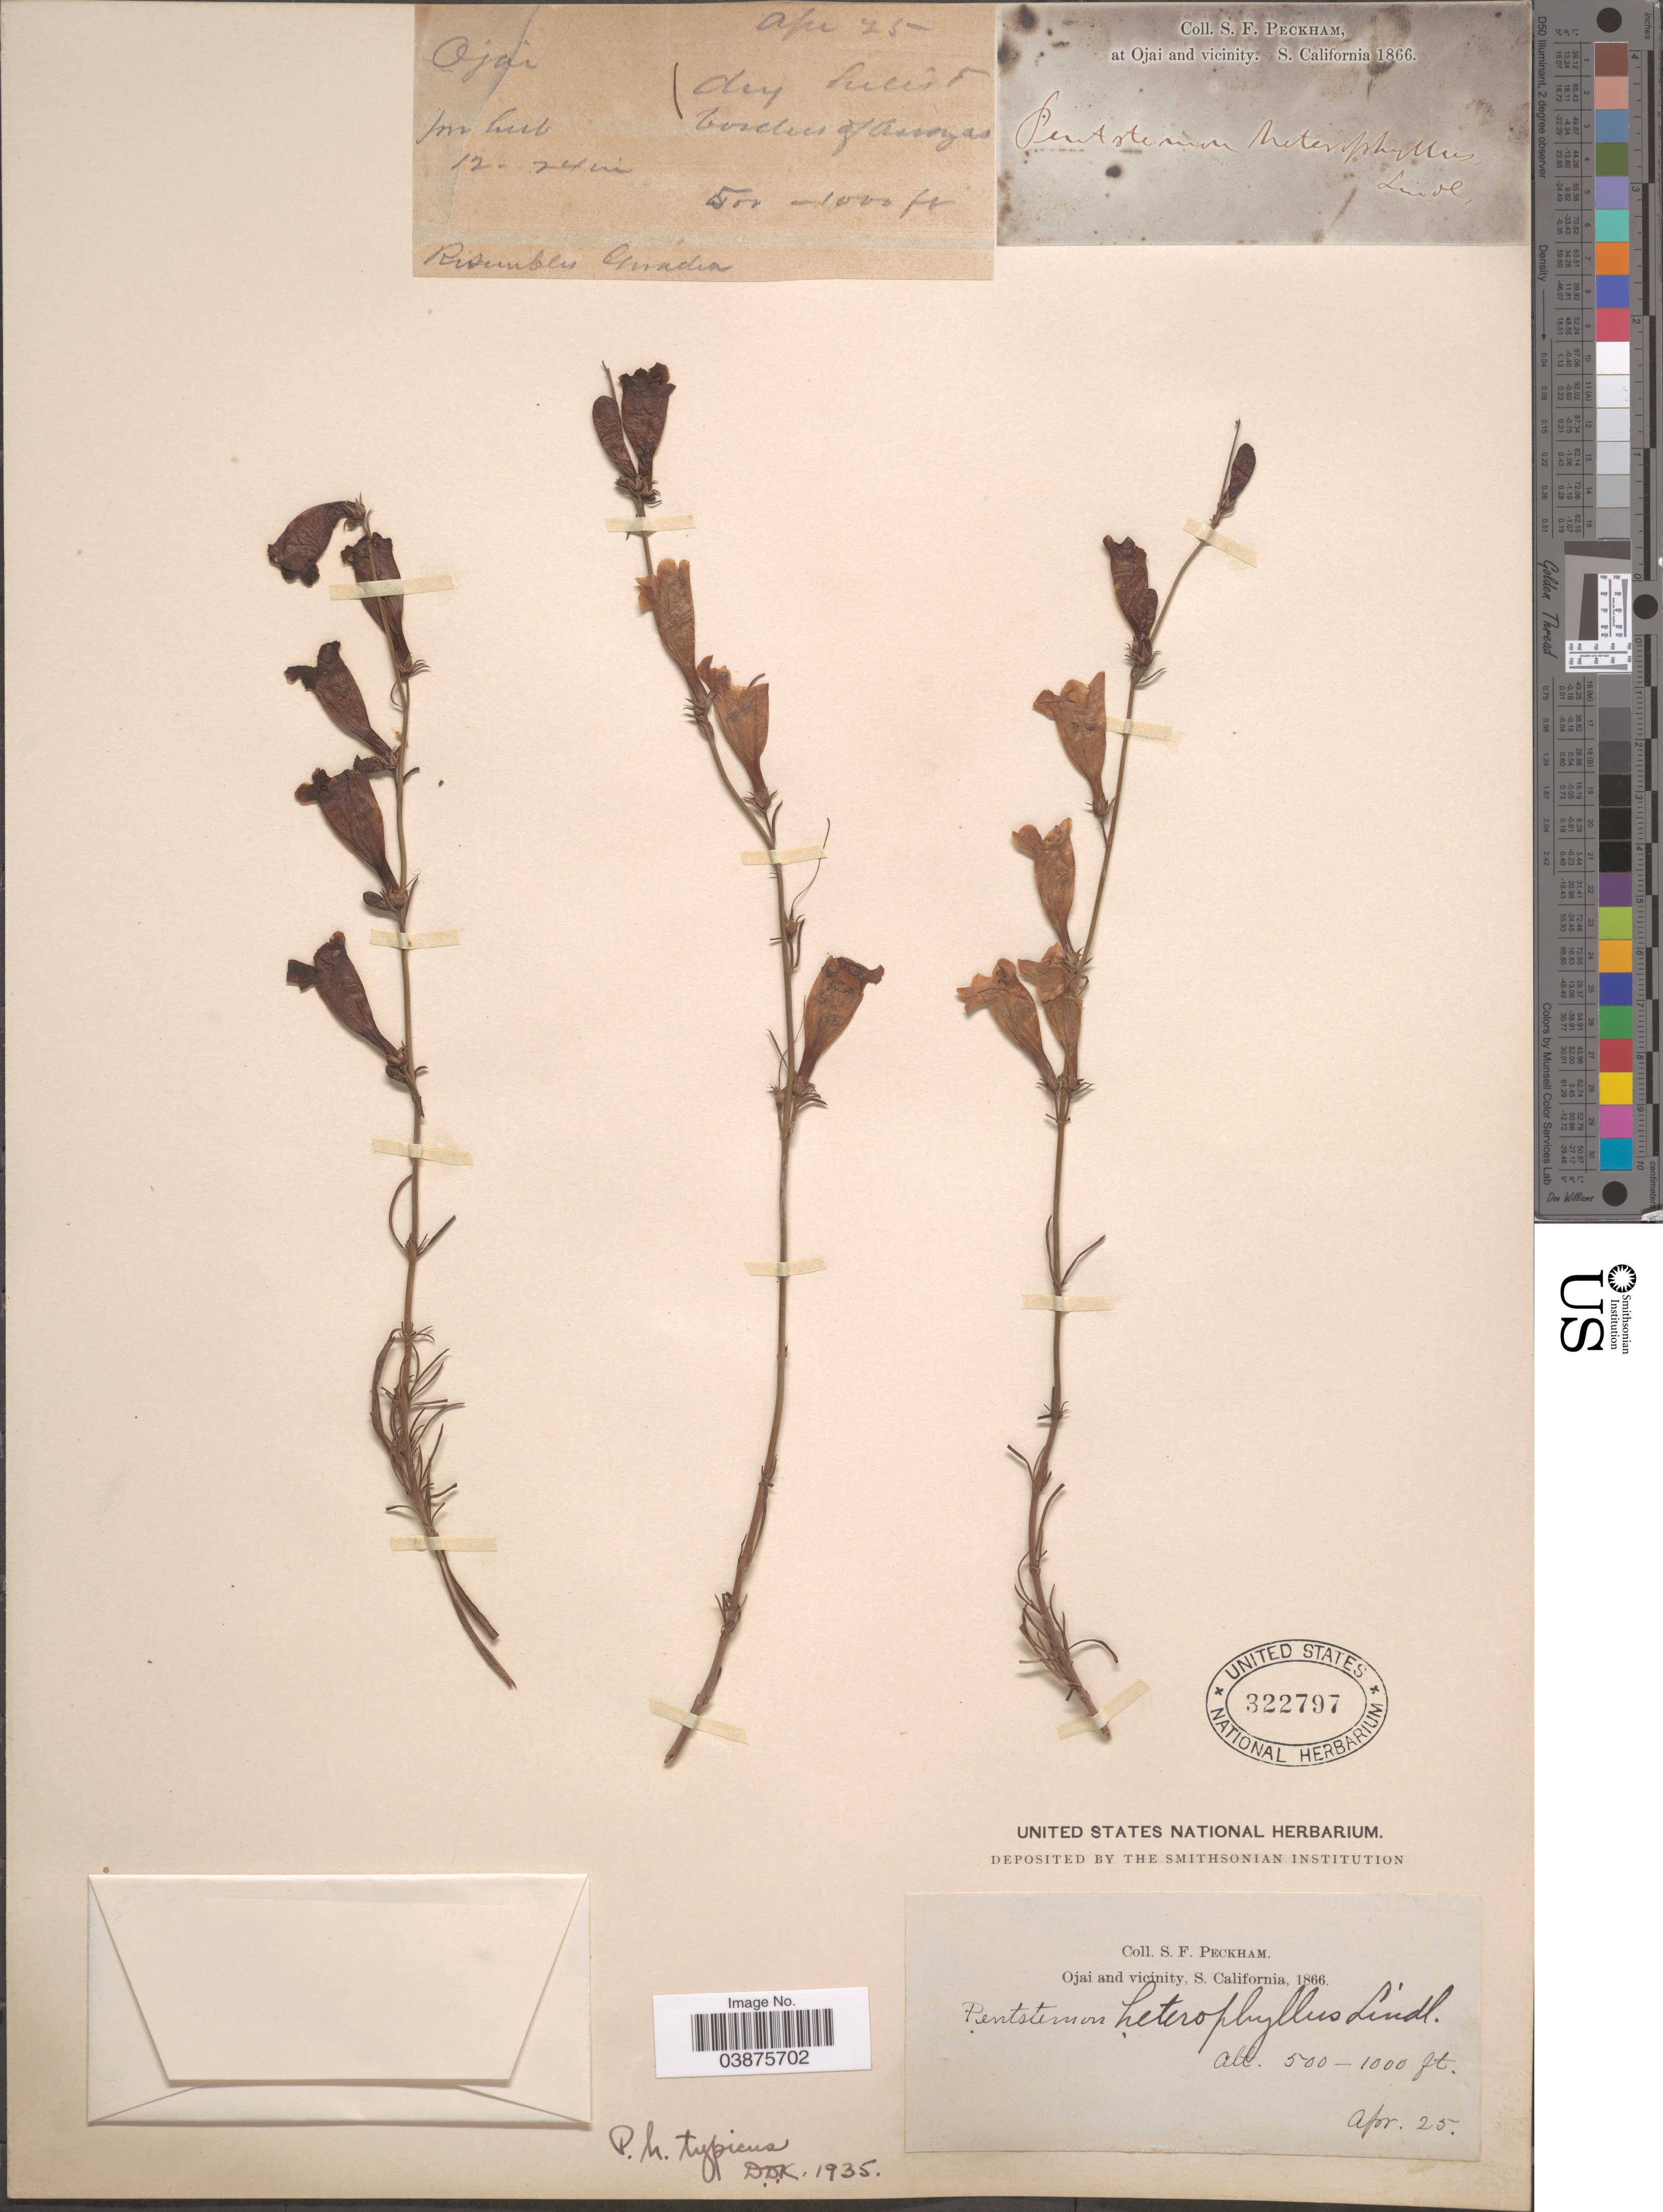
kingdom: Plantae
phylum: Tracheophyta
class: Magnoliopsida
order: Lamiales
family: Plantaginaceae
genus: Penstemon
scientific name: Penstemon heterophyllus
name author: Lindl.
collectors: S. Peckham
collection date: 1866-04-25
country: United States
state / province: California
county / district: Ventura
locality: Ojai and vicinity, S. California.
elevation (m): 152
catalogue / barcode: US 322797